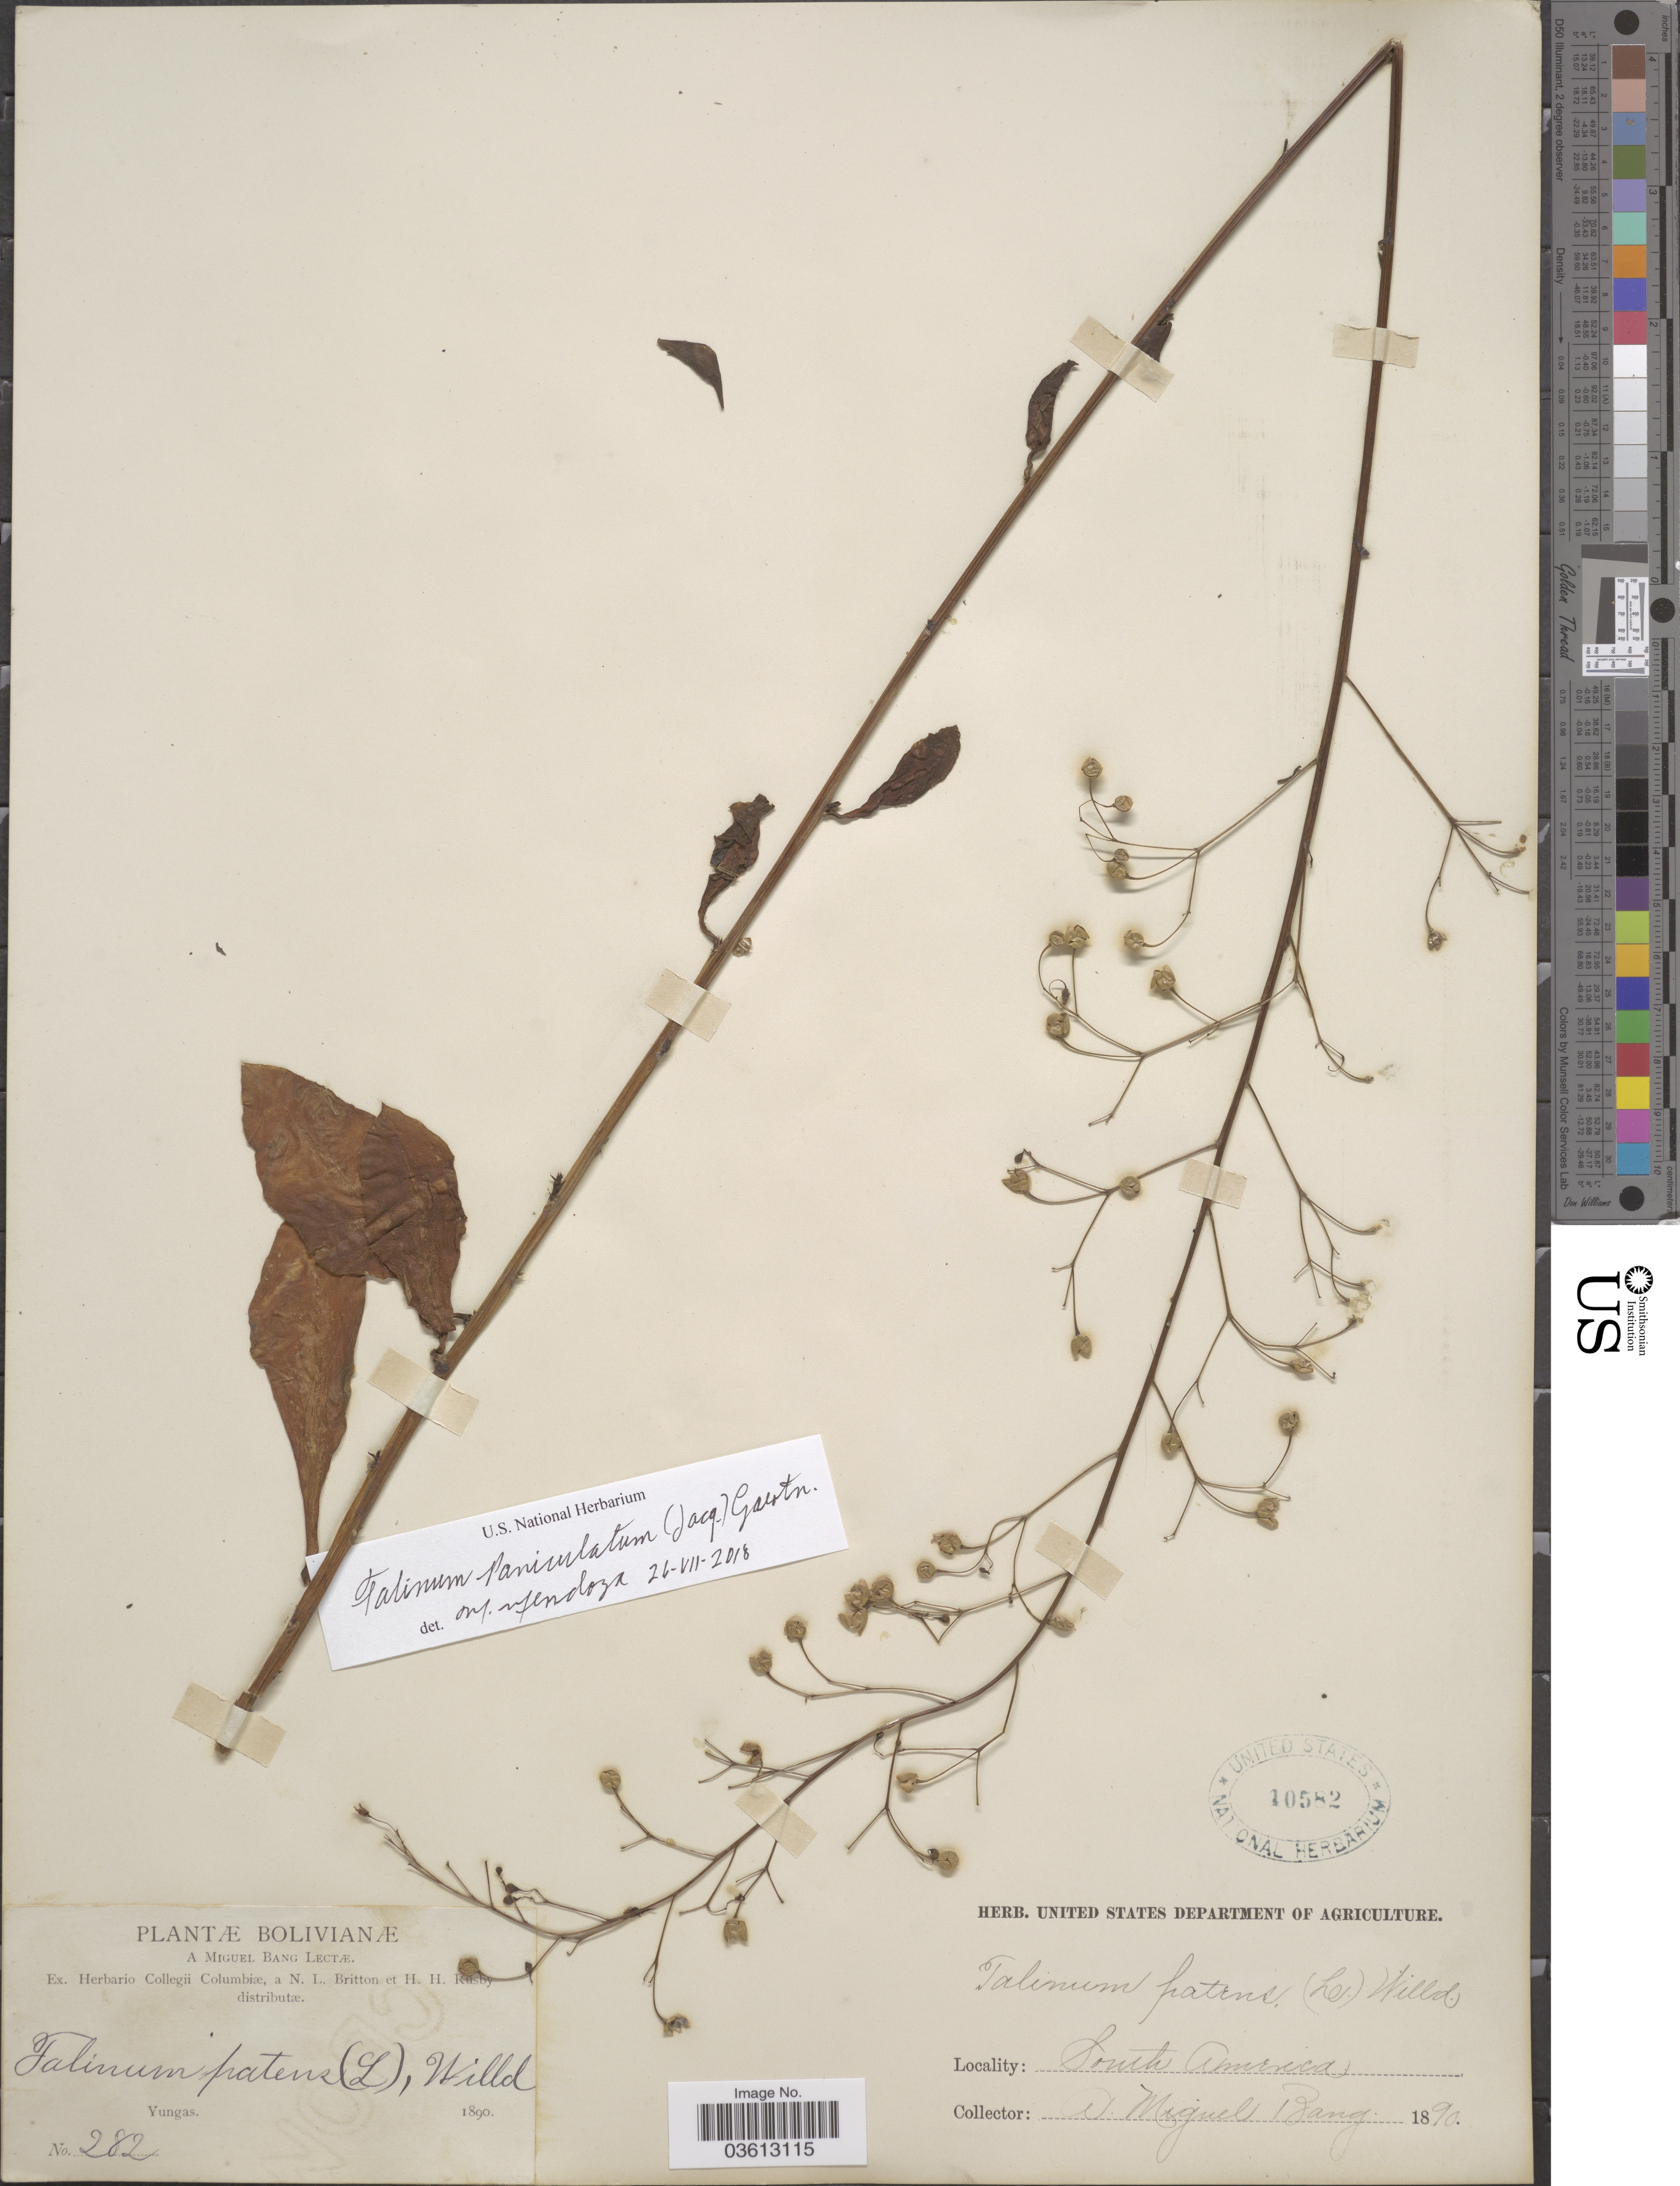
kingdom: Plantae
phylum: Tracheophyta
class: Magnoliopsida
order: Caryophyllales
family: Talinaceae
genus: Talinum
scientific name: Talinum paniculatum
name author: (Jacq.) Gaertn.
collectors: M. Bang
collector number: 282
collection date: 1890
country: Bolivia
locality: Yungas.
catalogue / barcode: US 10582